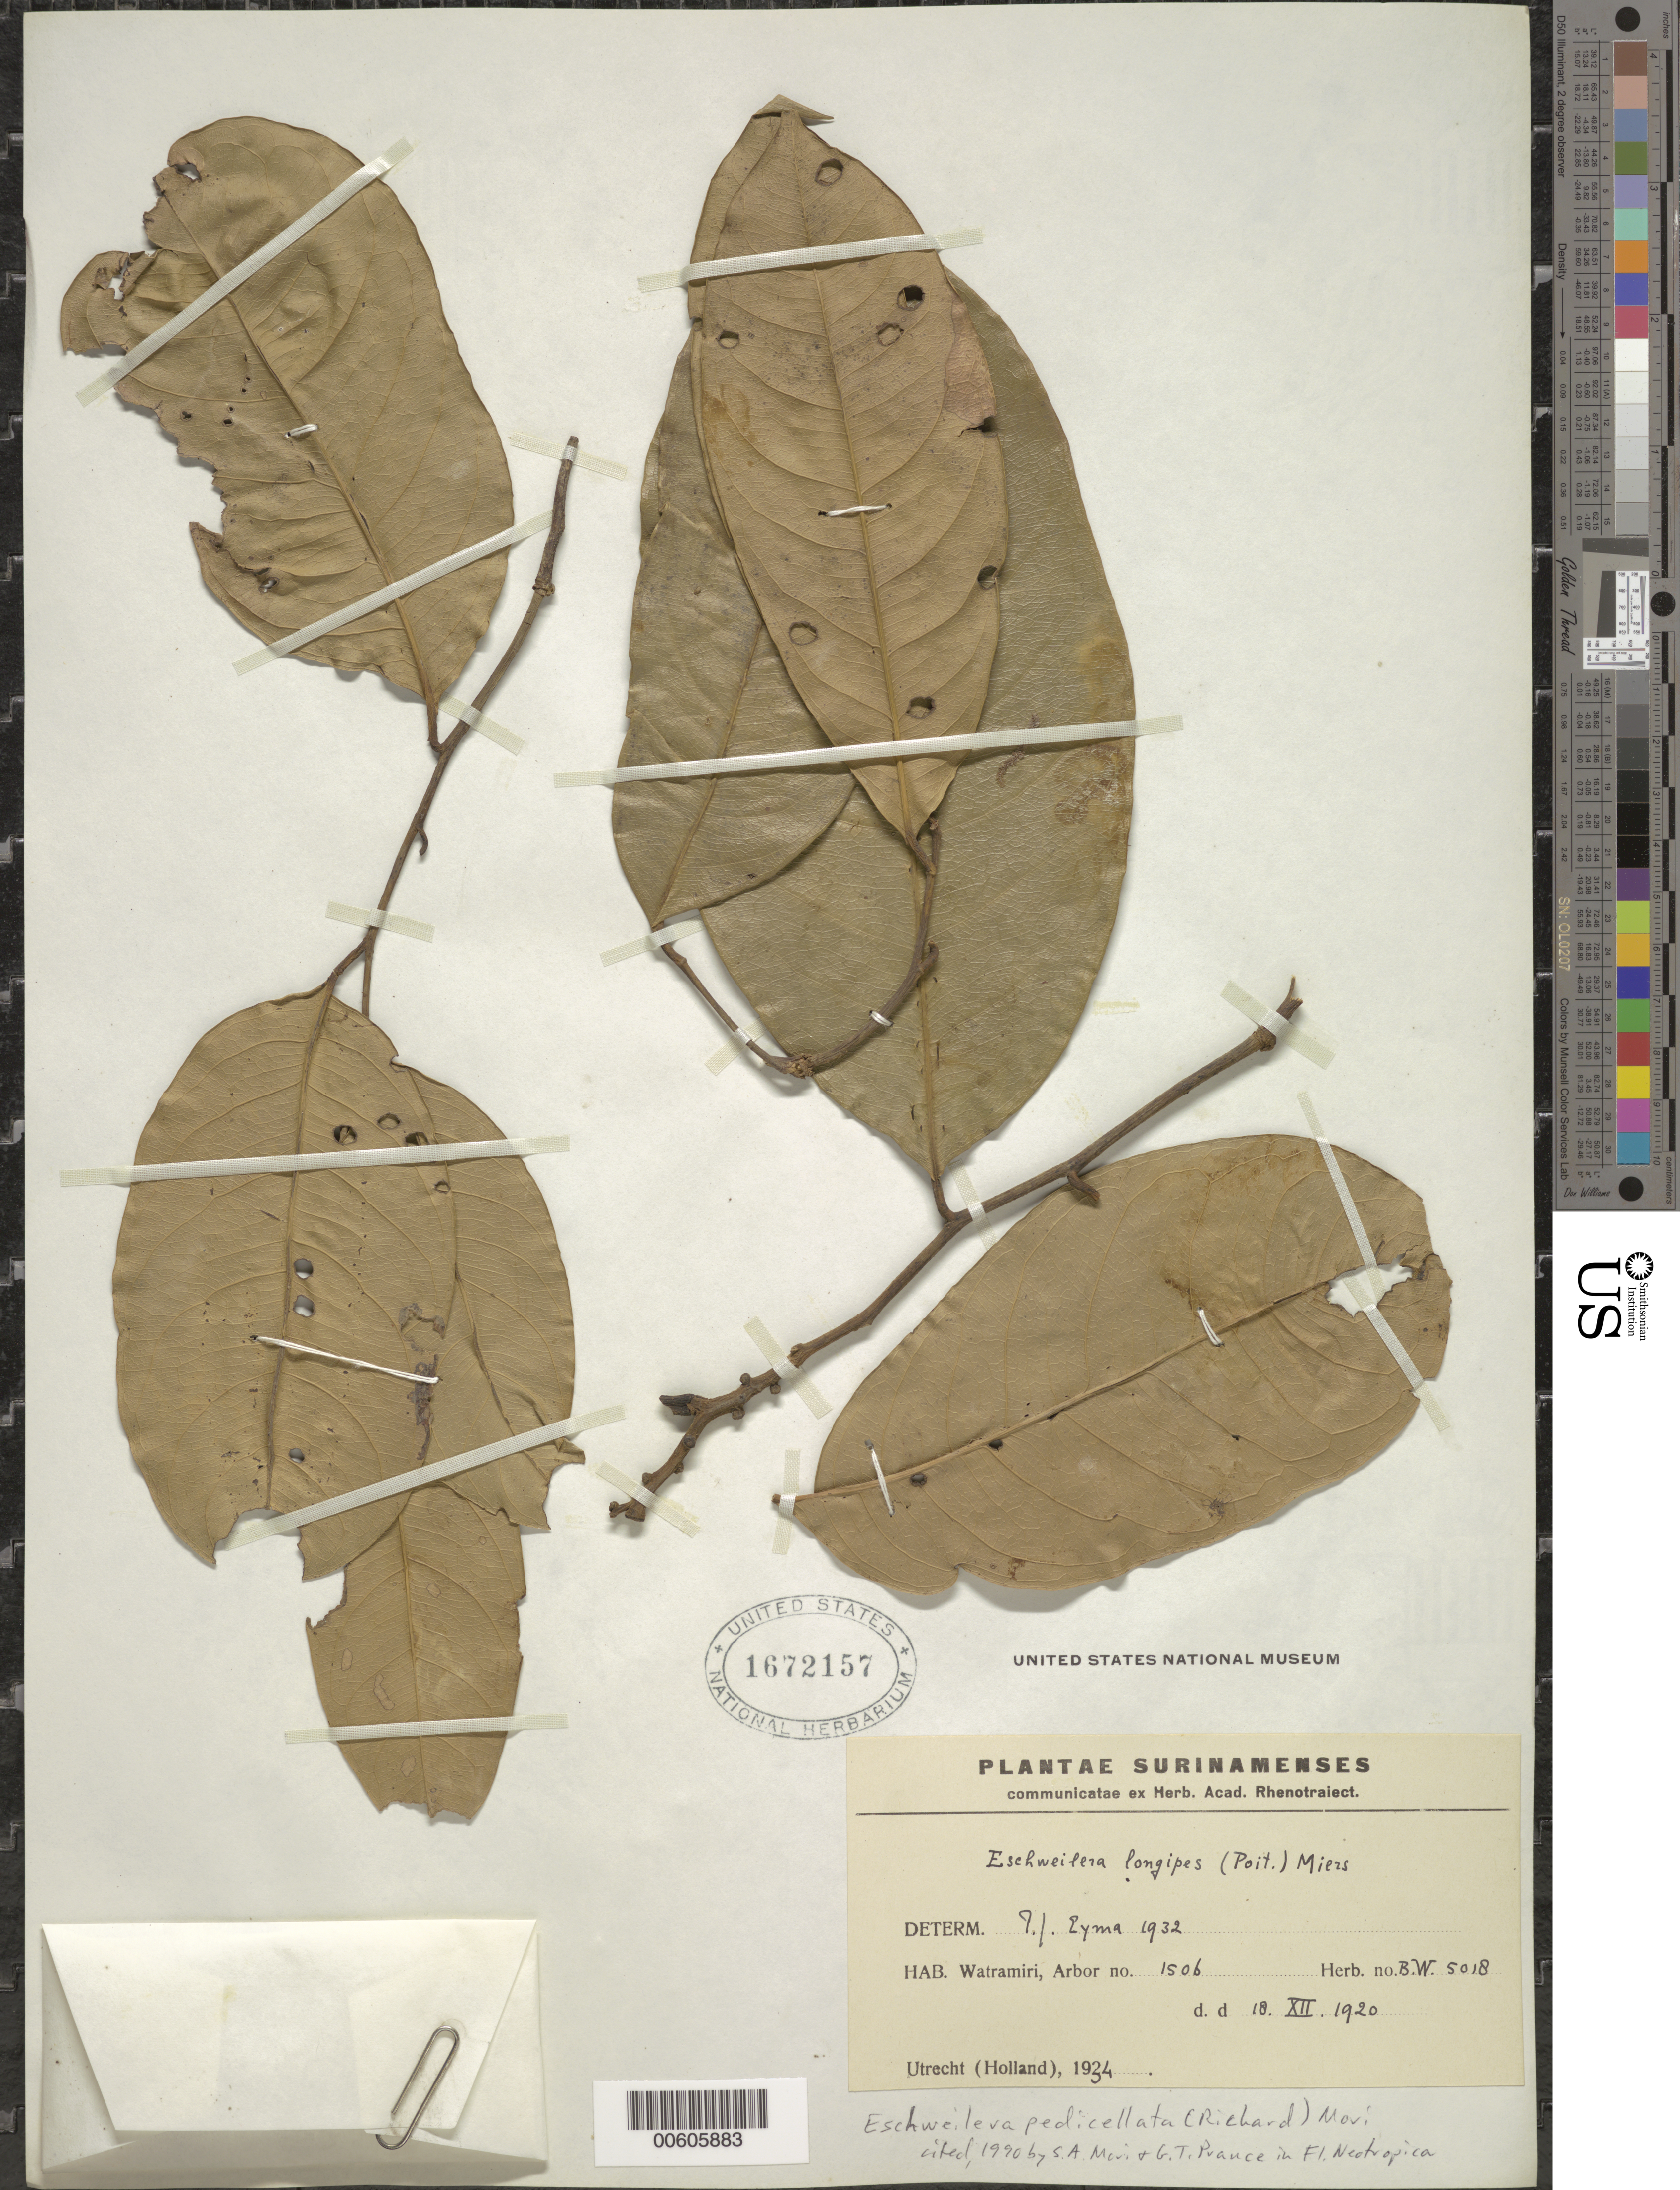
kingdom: Plantae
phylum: Tracheophyta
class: Magnoliopsida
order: Ericales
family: Lecythidaceae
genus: Eschweilera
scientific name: Eschweilera pedicellata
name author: (Rich.) S.A. Mori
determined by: Mori, Scott A.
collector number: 5018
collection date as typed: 18-Dec-20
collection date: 1920-12-18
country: Suriname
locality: Watramiri, Forest Reserve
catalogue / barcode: US 1672157